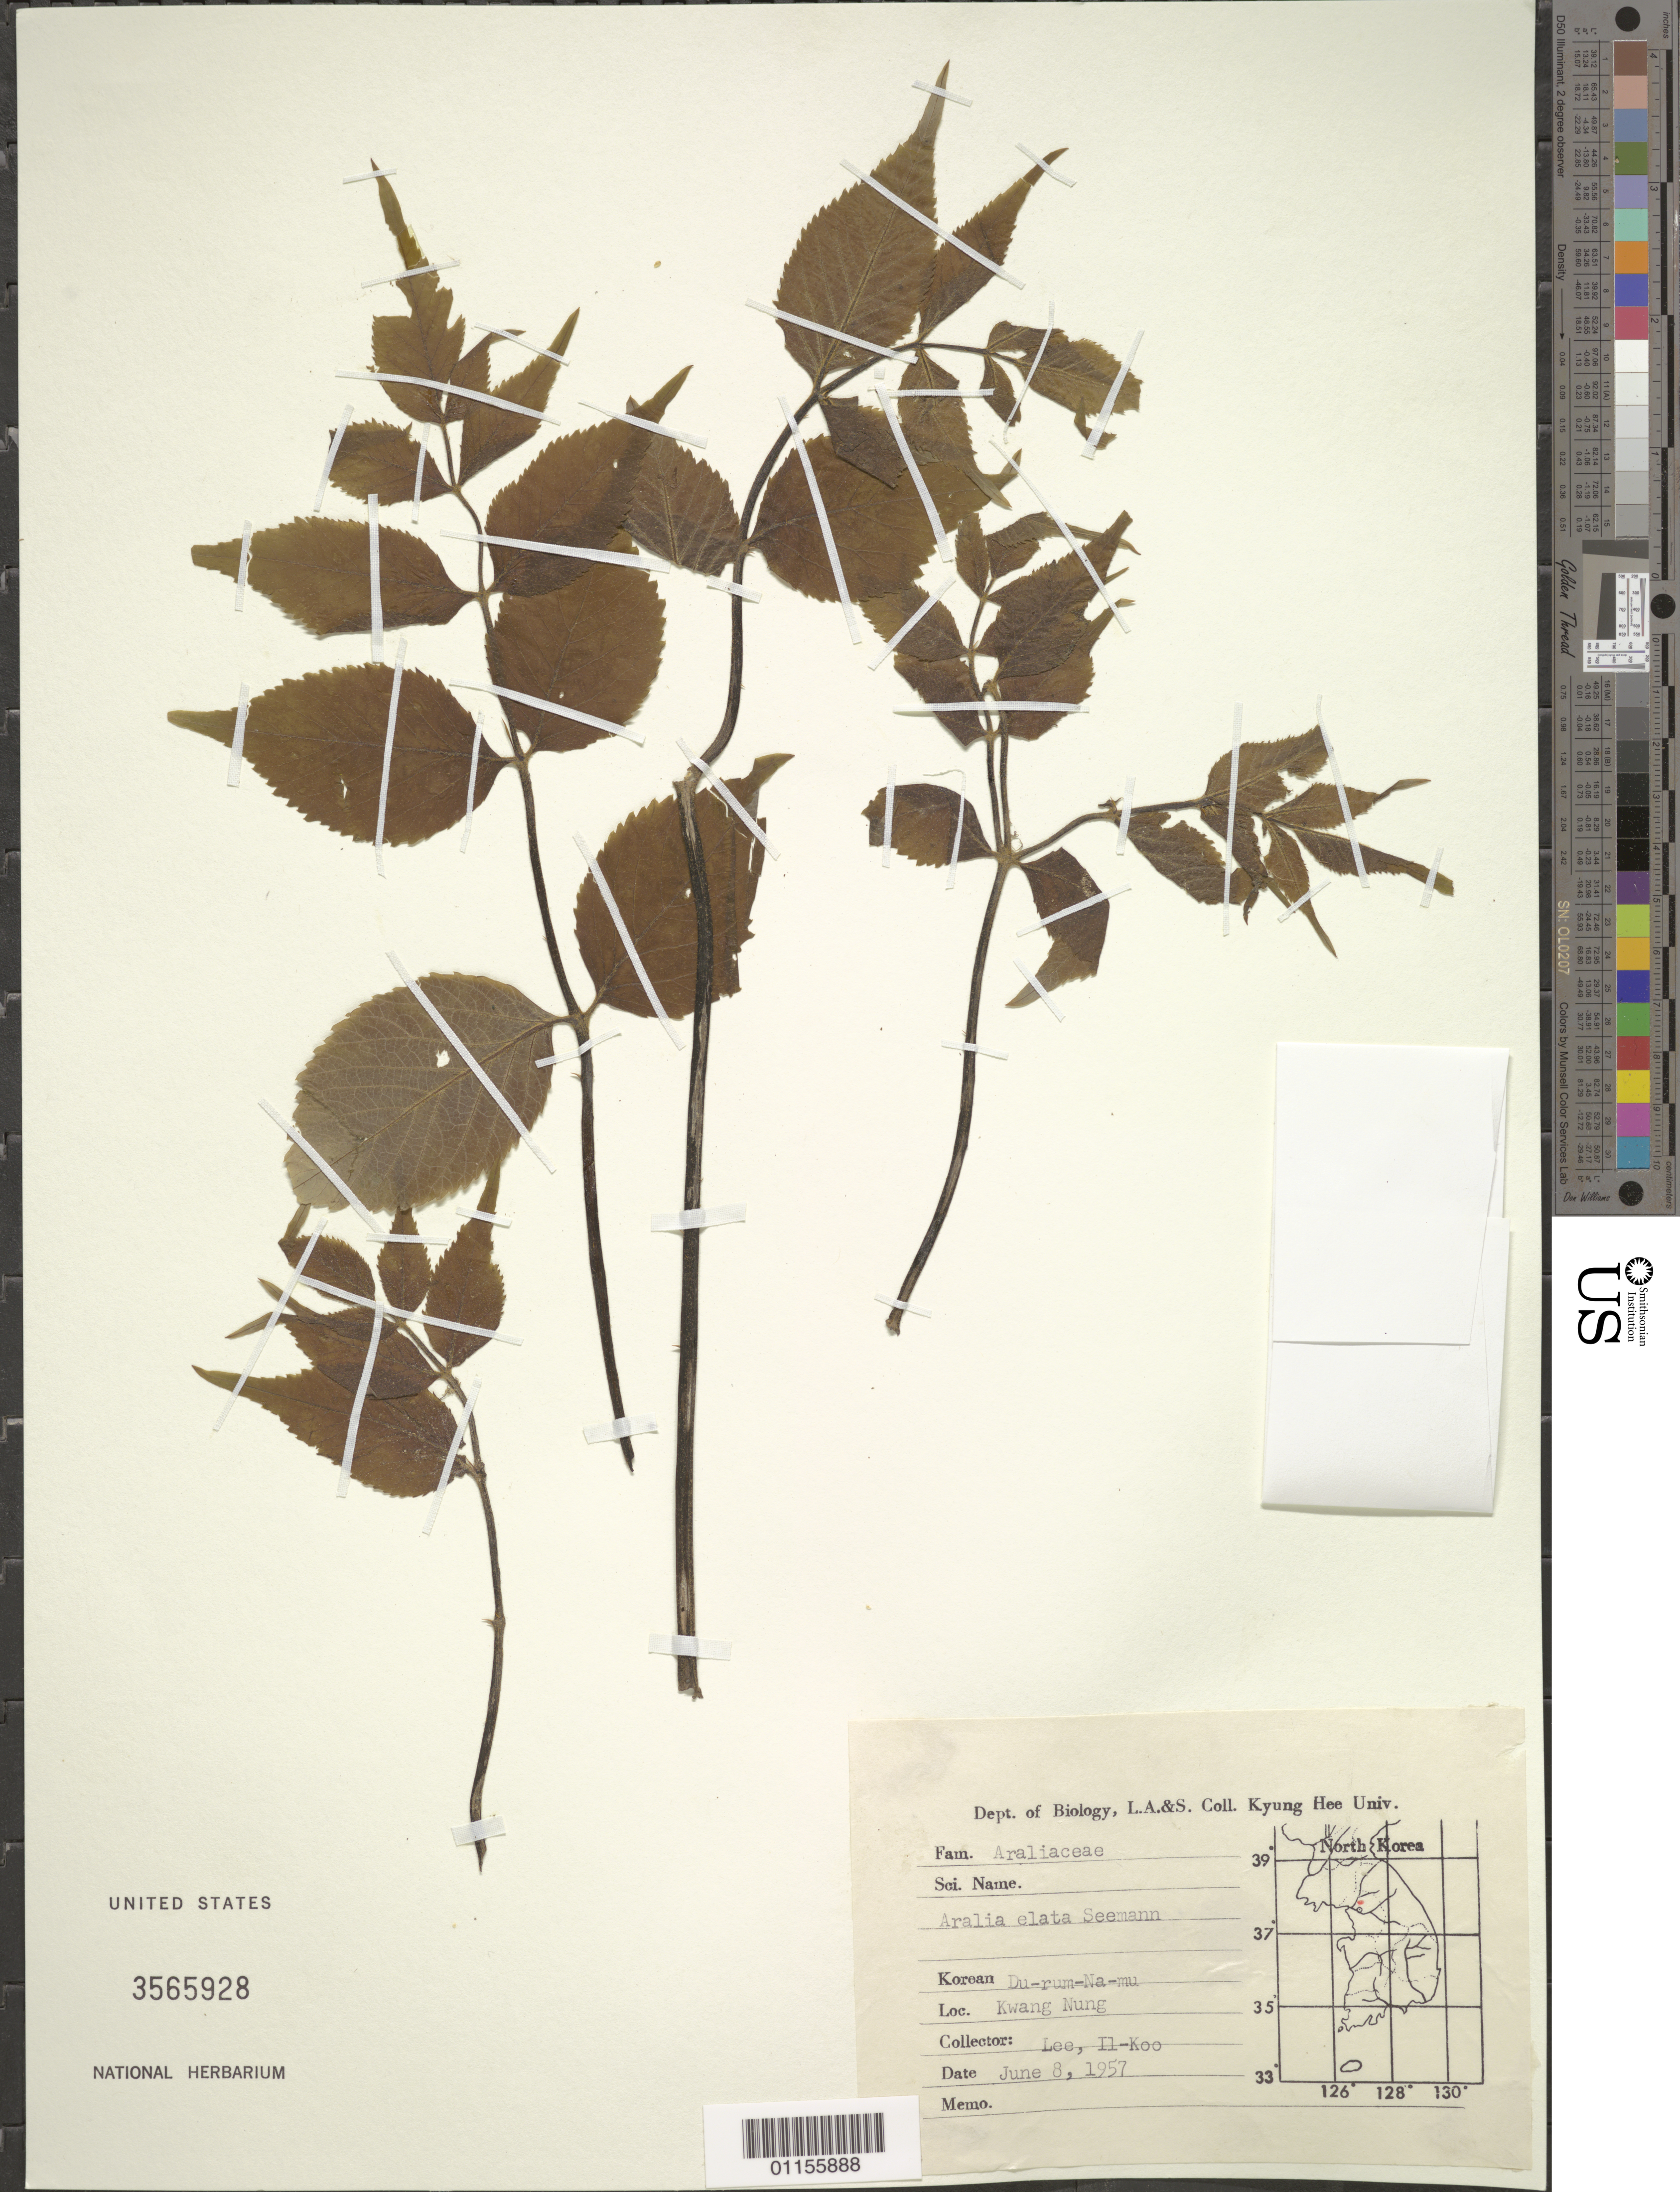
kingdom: Plantae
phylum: Tracheophyta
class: Magnoliopsida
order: Apiales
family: Araliaceae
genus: Aralia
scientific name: Aralia elata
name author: (Miq.) Seem.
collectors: I. Lee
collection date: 1957-06-08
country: North Korea / South Korea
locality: Kwang Nung.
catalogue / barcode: US 3565928